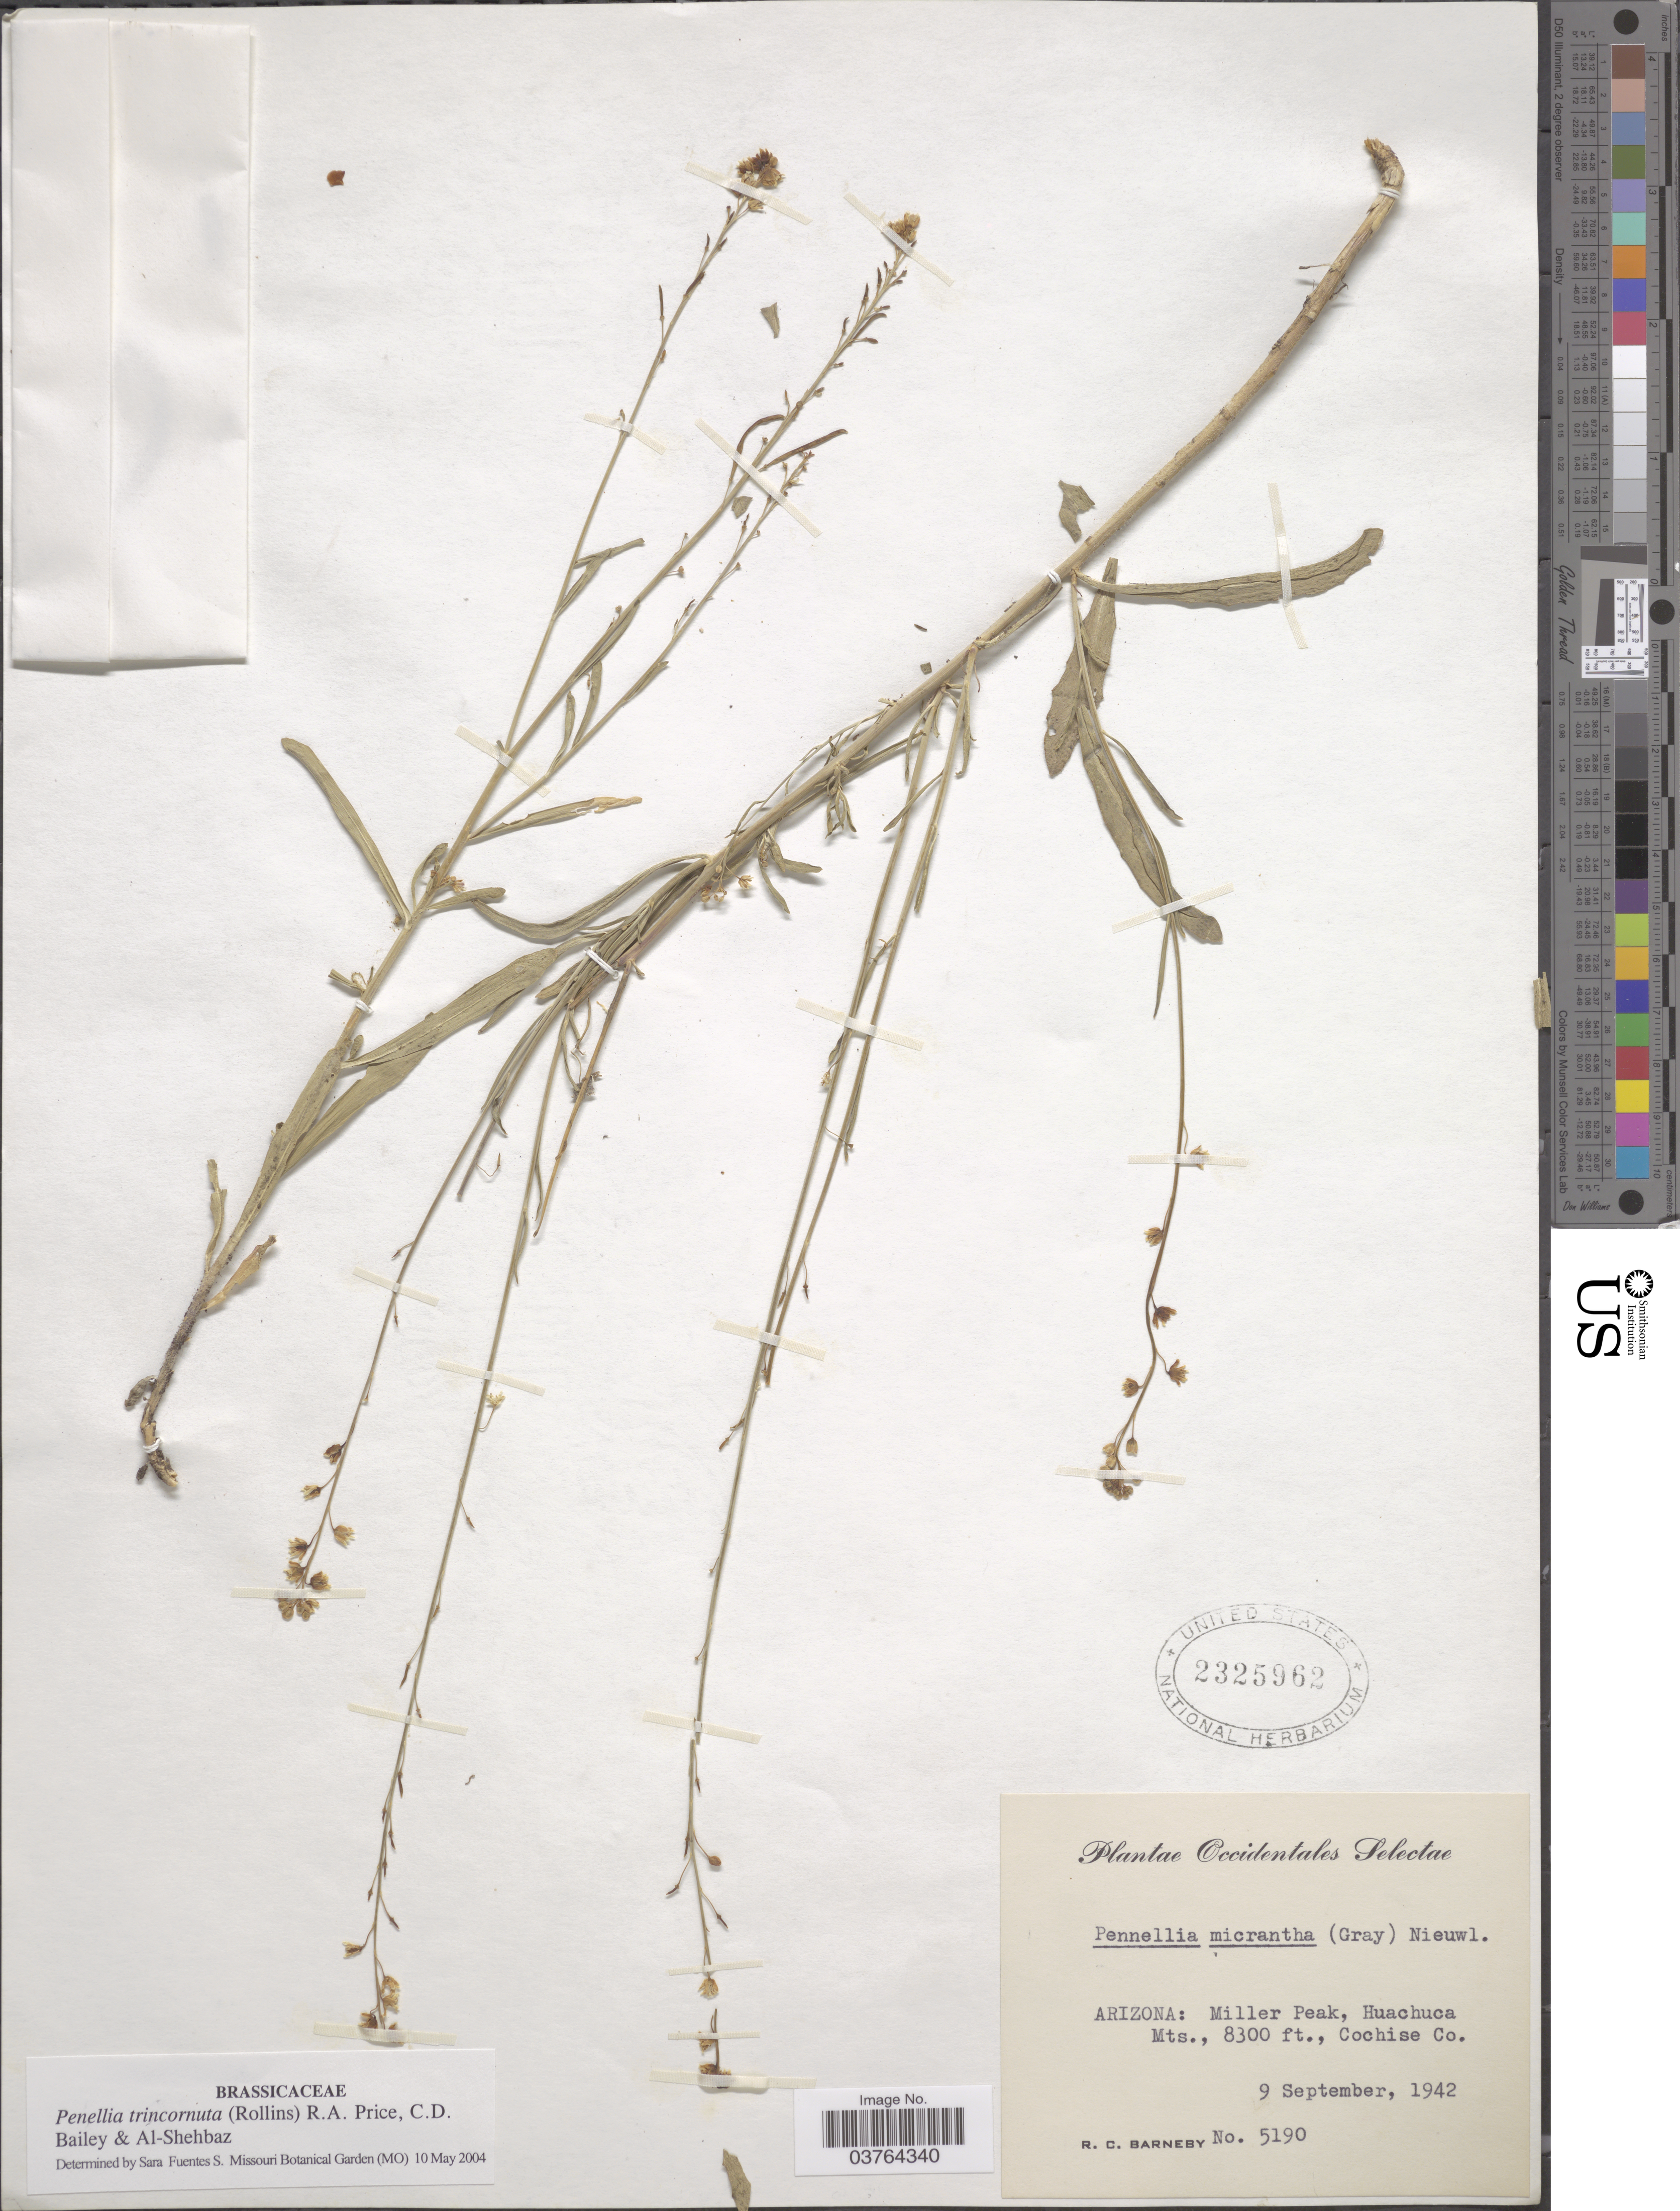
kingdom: Plantae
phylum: Tracheophyta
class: Magnoliopsida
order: Brassicales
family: Brassicaceae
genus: Pennellia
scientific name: Pennellia tricornuta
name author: (Rollins) R.A. Price et al.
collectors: R. C. Barneby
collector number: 5190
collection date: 1942-09-09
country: United States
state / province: Arizona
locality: Occidentales Selectae. Miller Peak, Huachuca Mts., Cochise Co.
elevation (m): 2530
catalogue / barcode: US 2325962